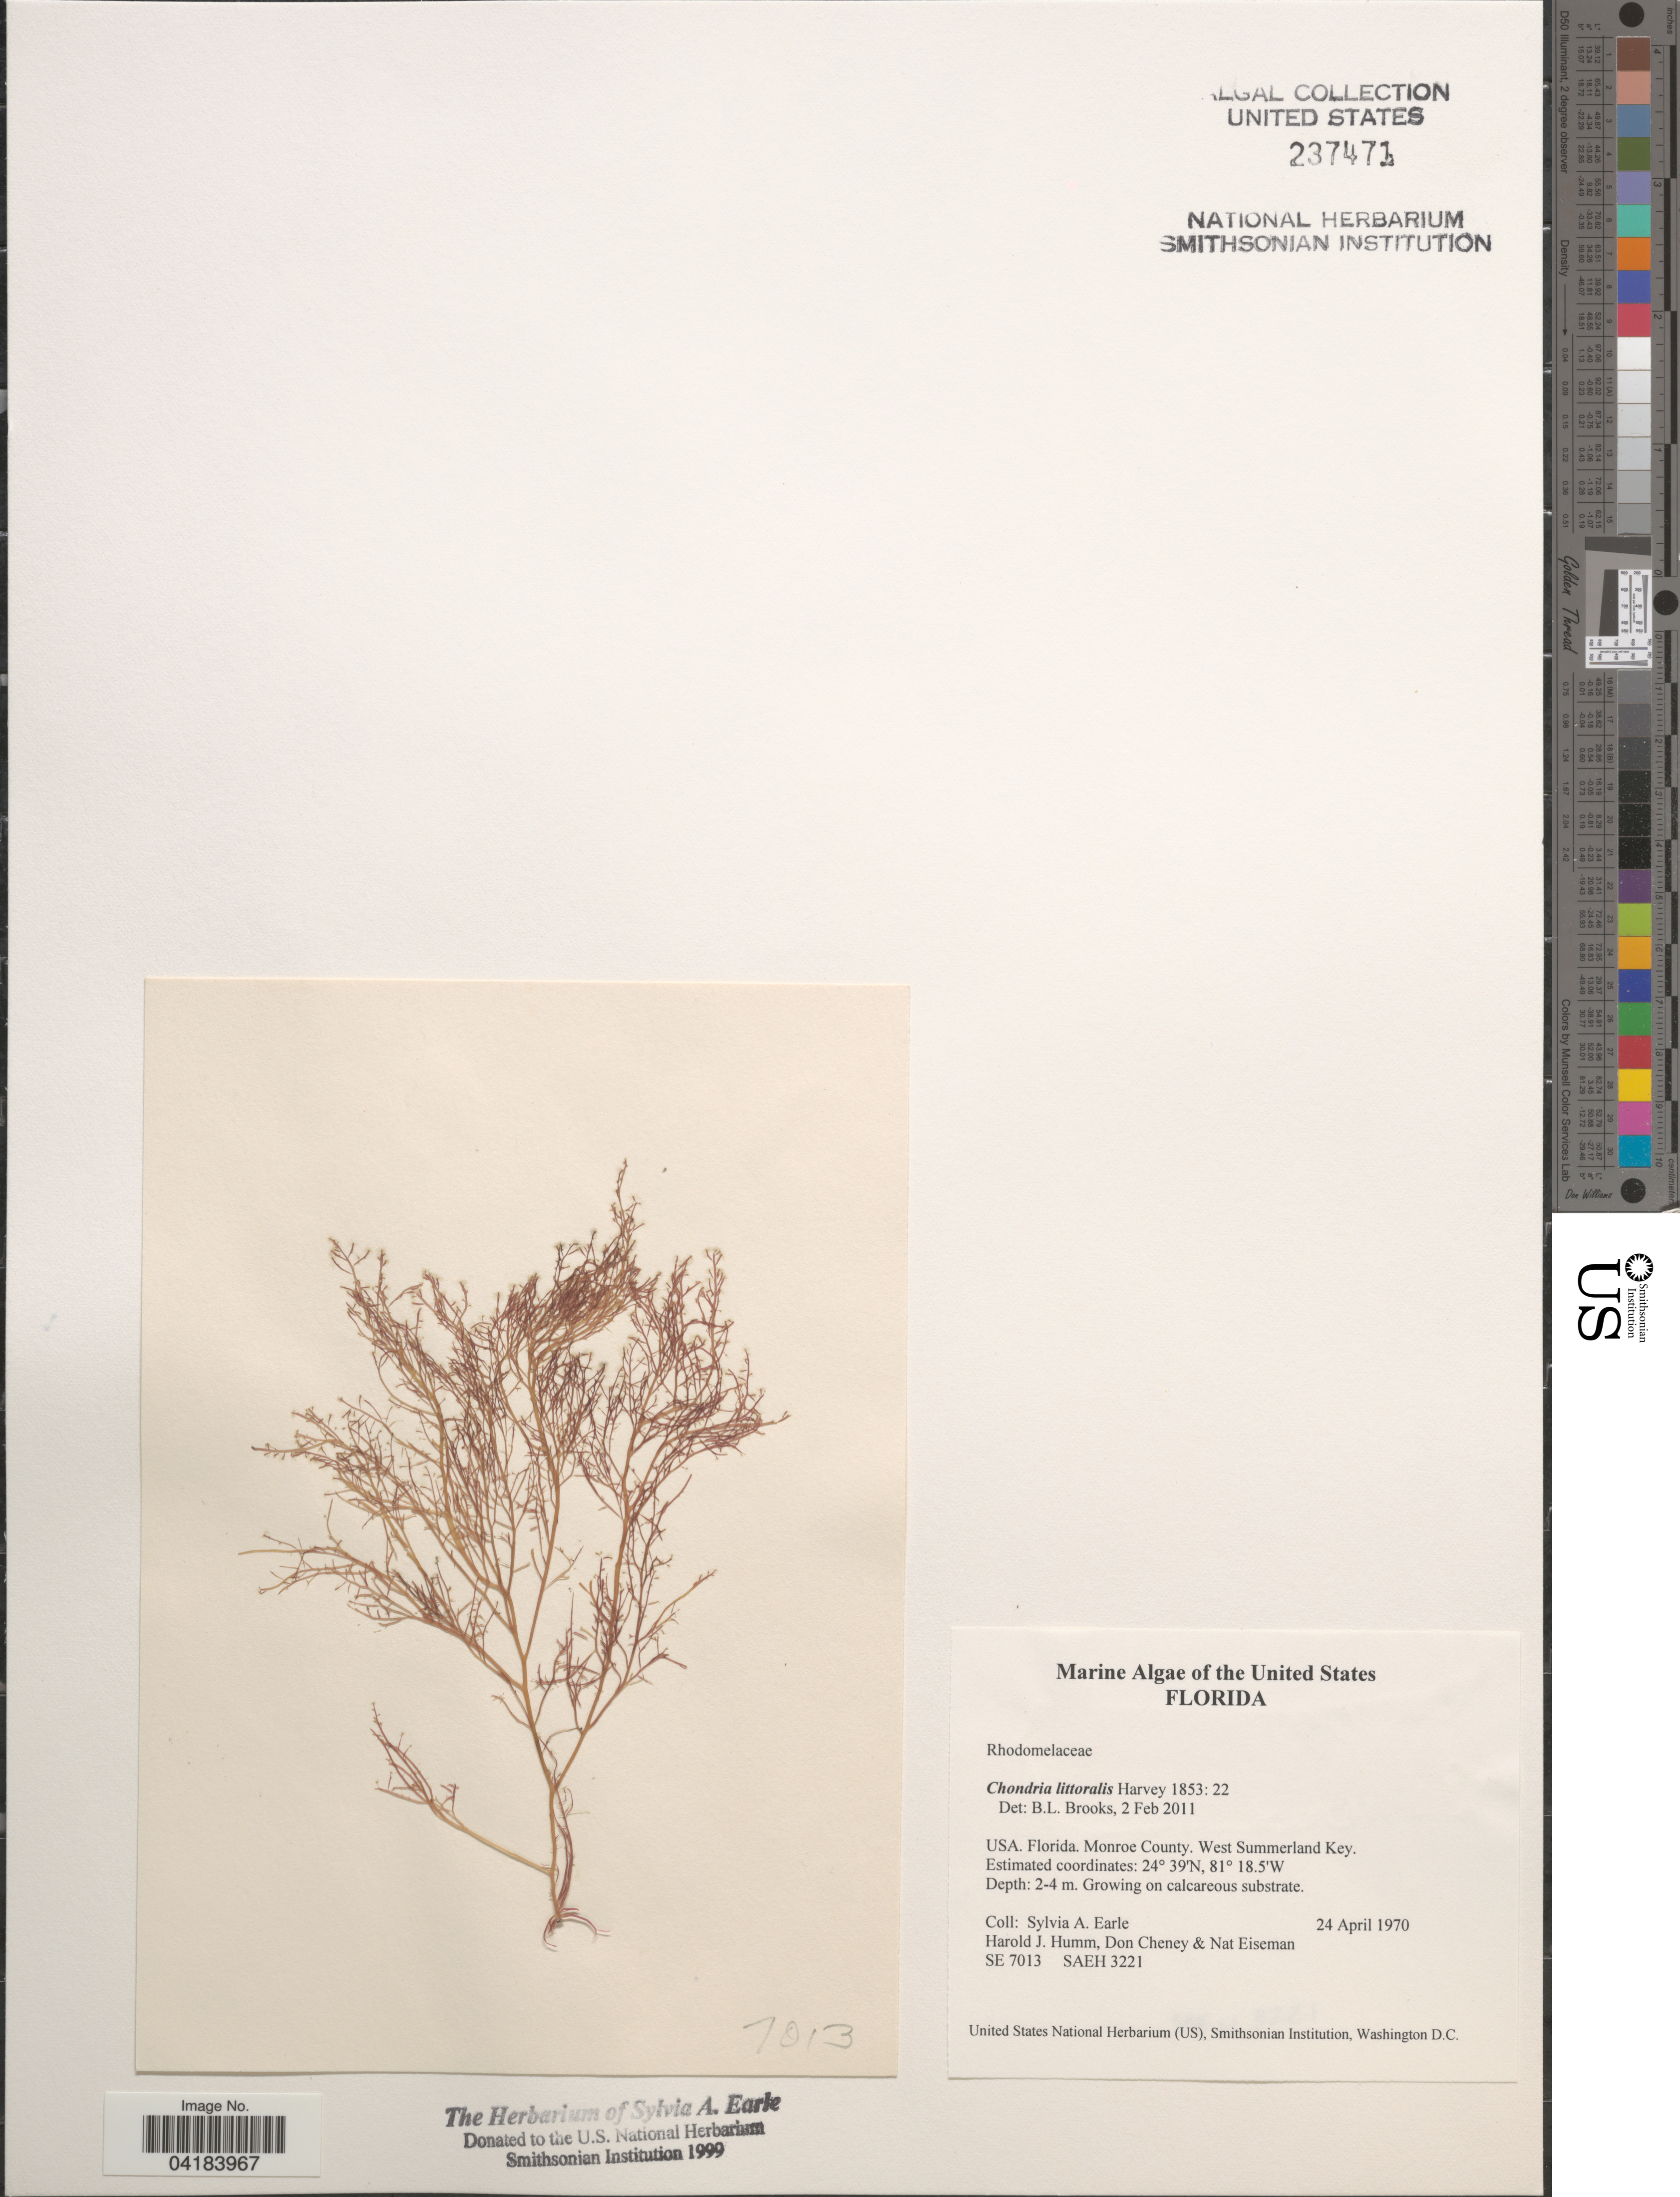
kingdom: Plantae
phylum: Rhodophyta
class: Florideophyceae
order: Ceramiales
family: Rhodomelaceae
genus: Chondria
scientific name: Chondria littoralis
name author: Harv.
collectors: S. A. Earle, H. J. Humm, D. Cheney & N. J. Eiseman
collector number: SE7013/SAEH3221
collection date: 1970-04-24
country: United States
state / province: Florida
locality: Monroe County. West Summerland Key.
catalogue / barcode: US 237471